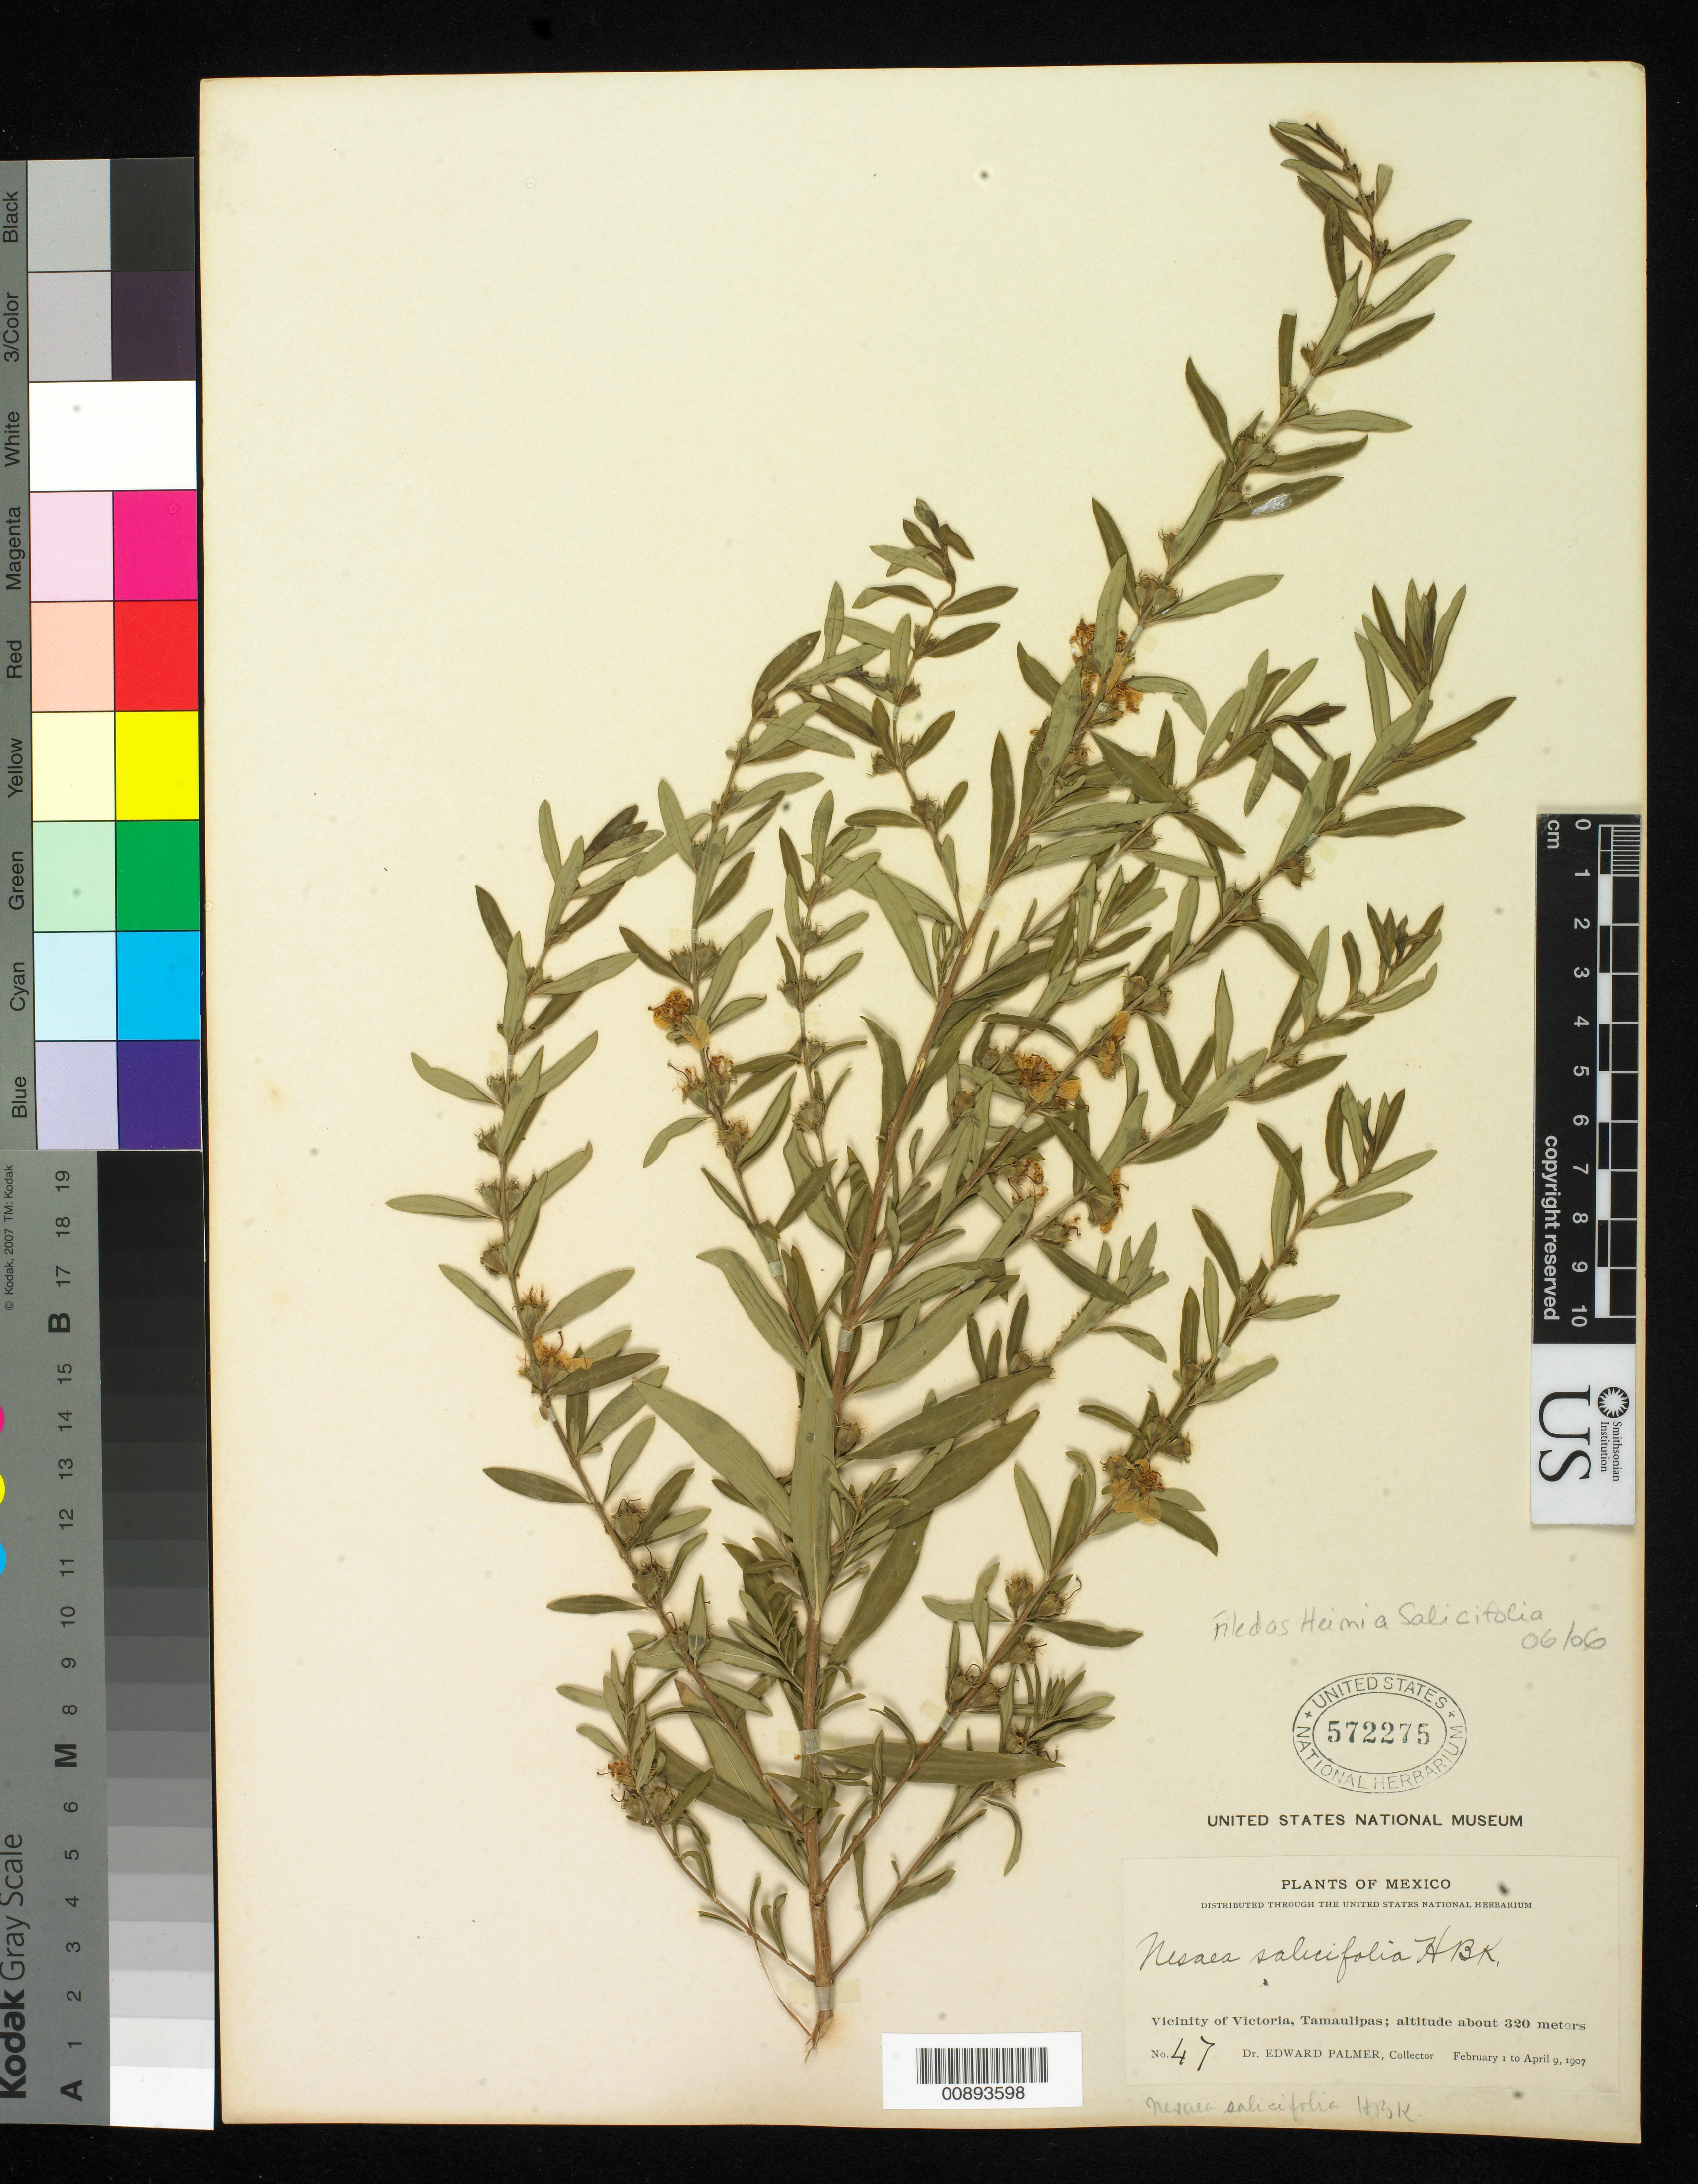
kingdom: Plantae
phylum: Tracheophyta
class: Magnoliopsida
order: Myrtales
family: Lythraceae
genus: Heimia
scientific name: Heimia salicifolia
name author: Link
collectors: E. Palmer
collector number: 47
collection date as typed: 01 Feb 1907 to 09 Apr 1907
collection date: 1907-02-01/1907-04-09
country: Mexico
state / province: Tamaulipas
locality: Vicinity of Victoria.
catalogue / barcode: US 572275